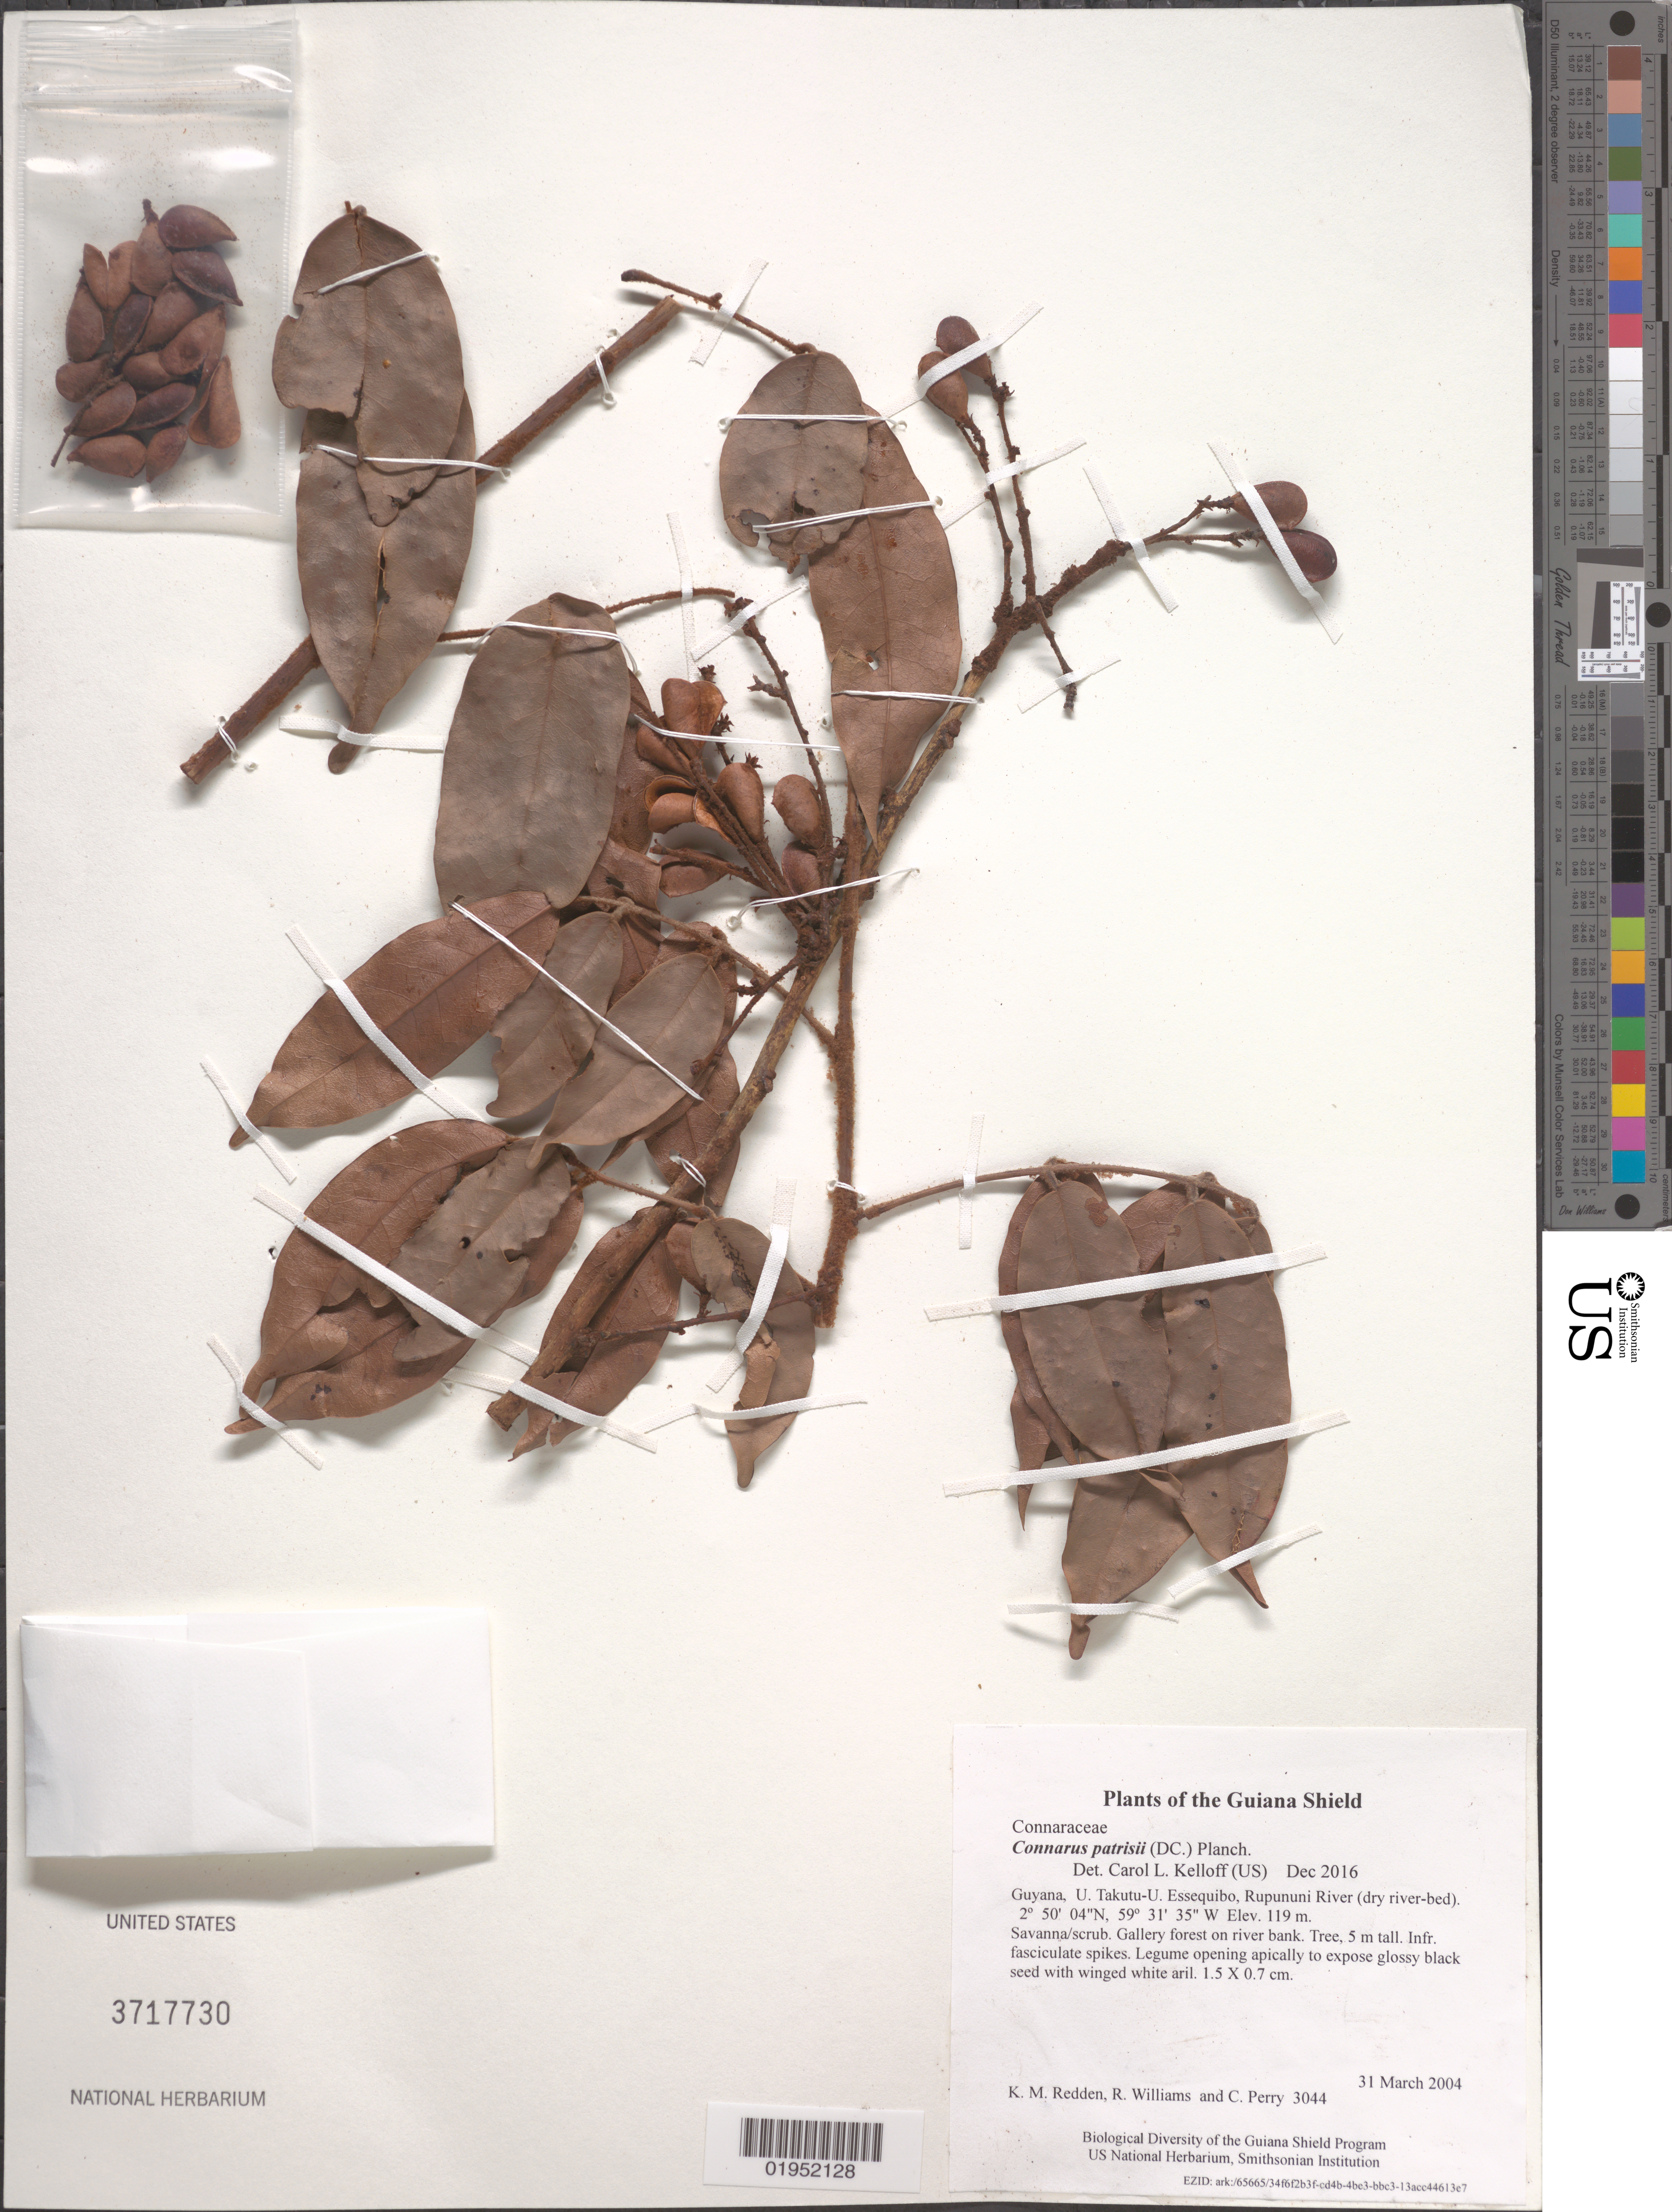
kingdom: Plantae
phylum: Tracheophyta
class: Magnoliopsida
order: Oxalidales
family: Connaraceae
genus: Connarus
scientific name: Connarus patrisii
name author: (DC.) Planch.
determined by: Kelloff, Carol L., (US), Smithsonian Institution - National Museum of Natural History (UNITED STATES)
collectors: K. M. Redden, R. Williams & C. Perry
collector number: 3044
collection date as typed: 31 March 2004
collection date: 2004-03-31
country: Guyana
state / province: U. Takutu-U. Essequibo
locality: Rupununi River (dry river-bed)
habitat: Savanna/scrub. Gallery forest on river bank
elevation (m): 119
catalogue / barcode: US 3717730